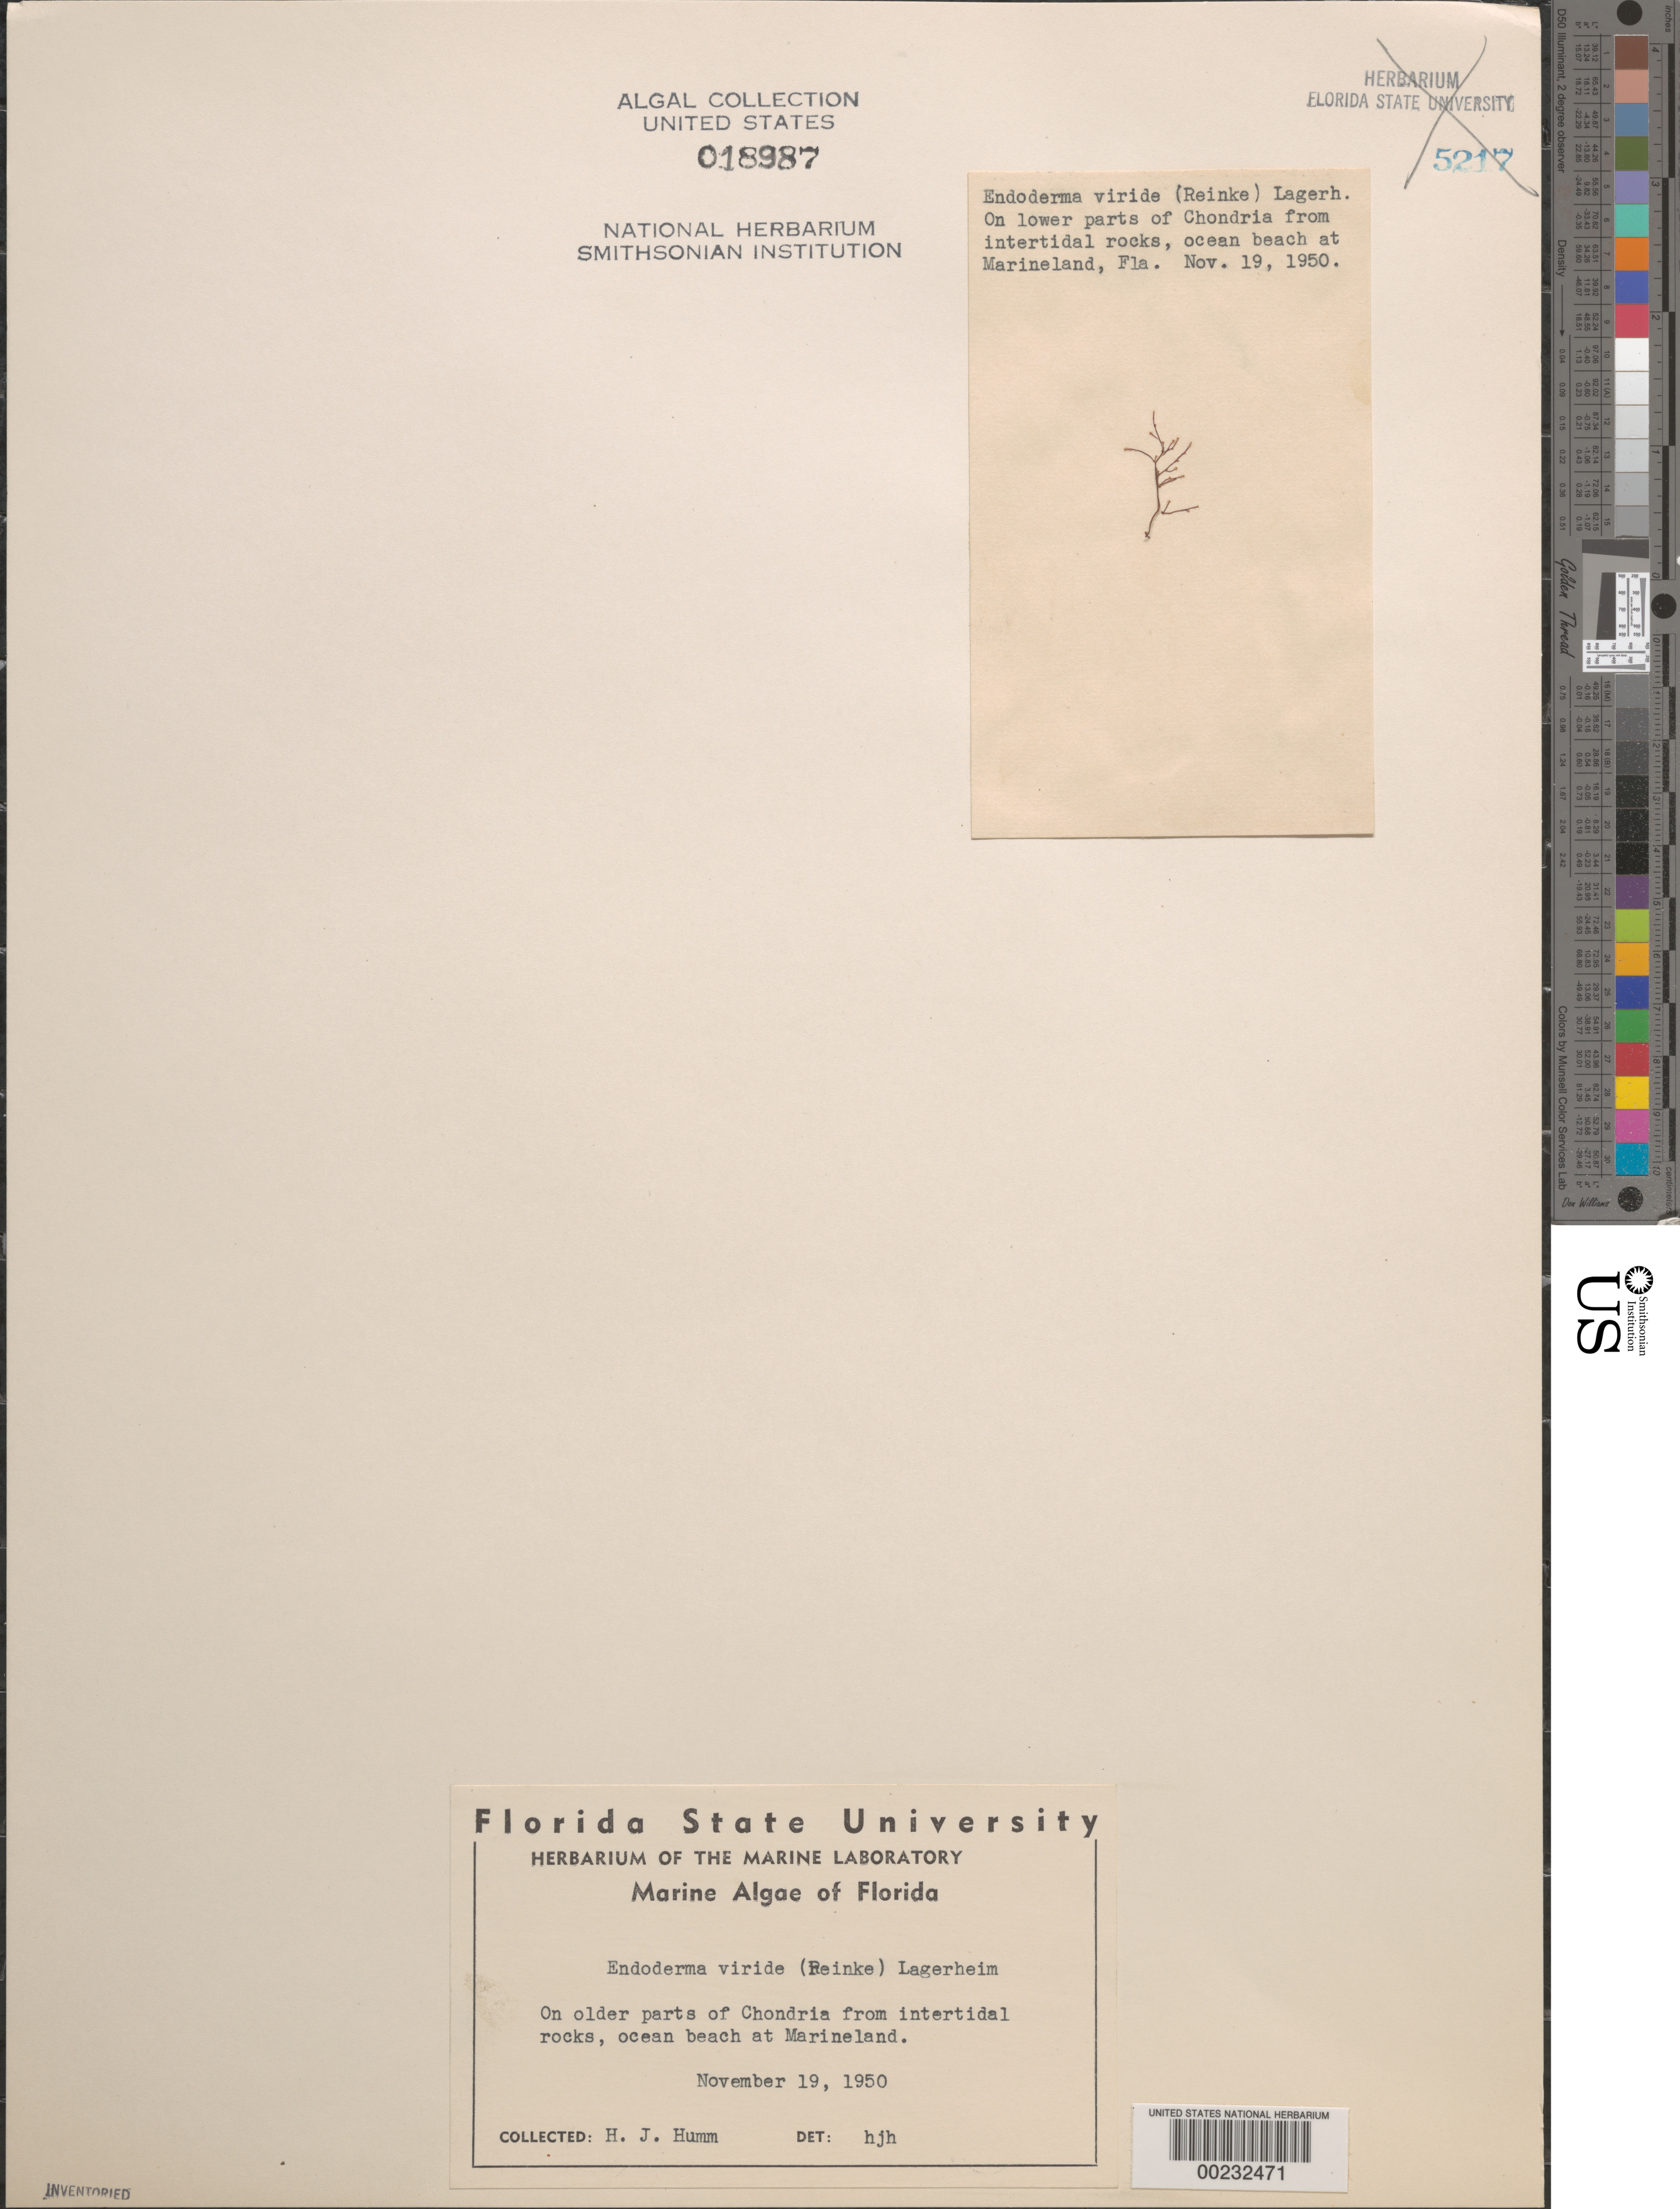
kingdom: Plantae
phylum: Chlorophyta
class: Ulvophyceae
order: Ulvales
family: Ulvellaceae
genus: Ulvella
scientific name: Ulvella viridis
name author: (Reinke) R. Nielsen et al.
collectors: H. J. Humm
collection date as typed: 19 Nov 1950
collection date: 1950-11-19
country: United States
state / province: Florida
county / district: Flagler County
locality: Marineland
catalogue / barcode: US 18987